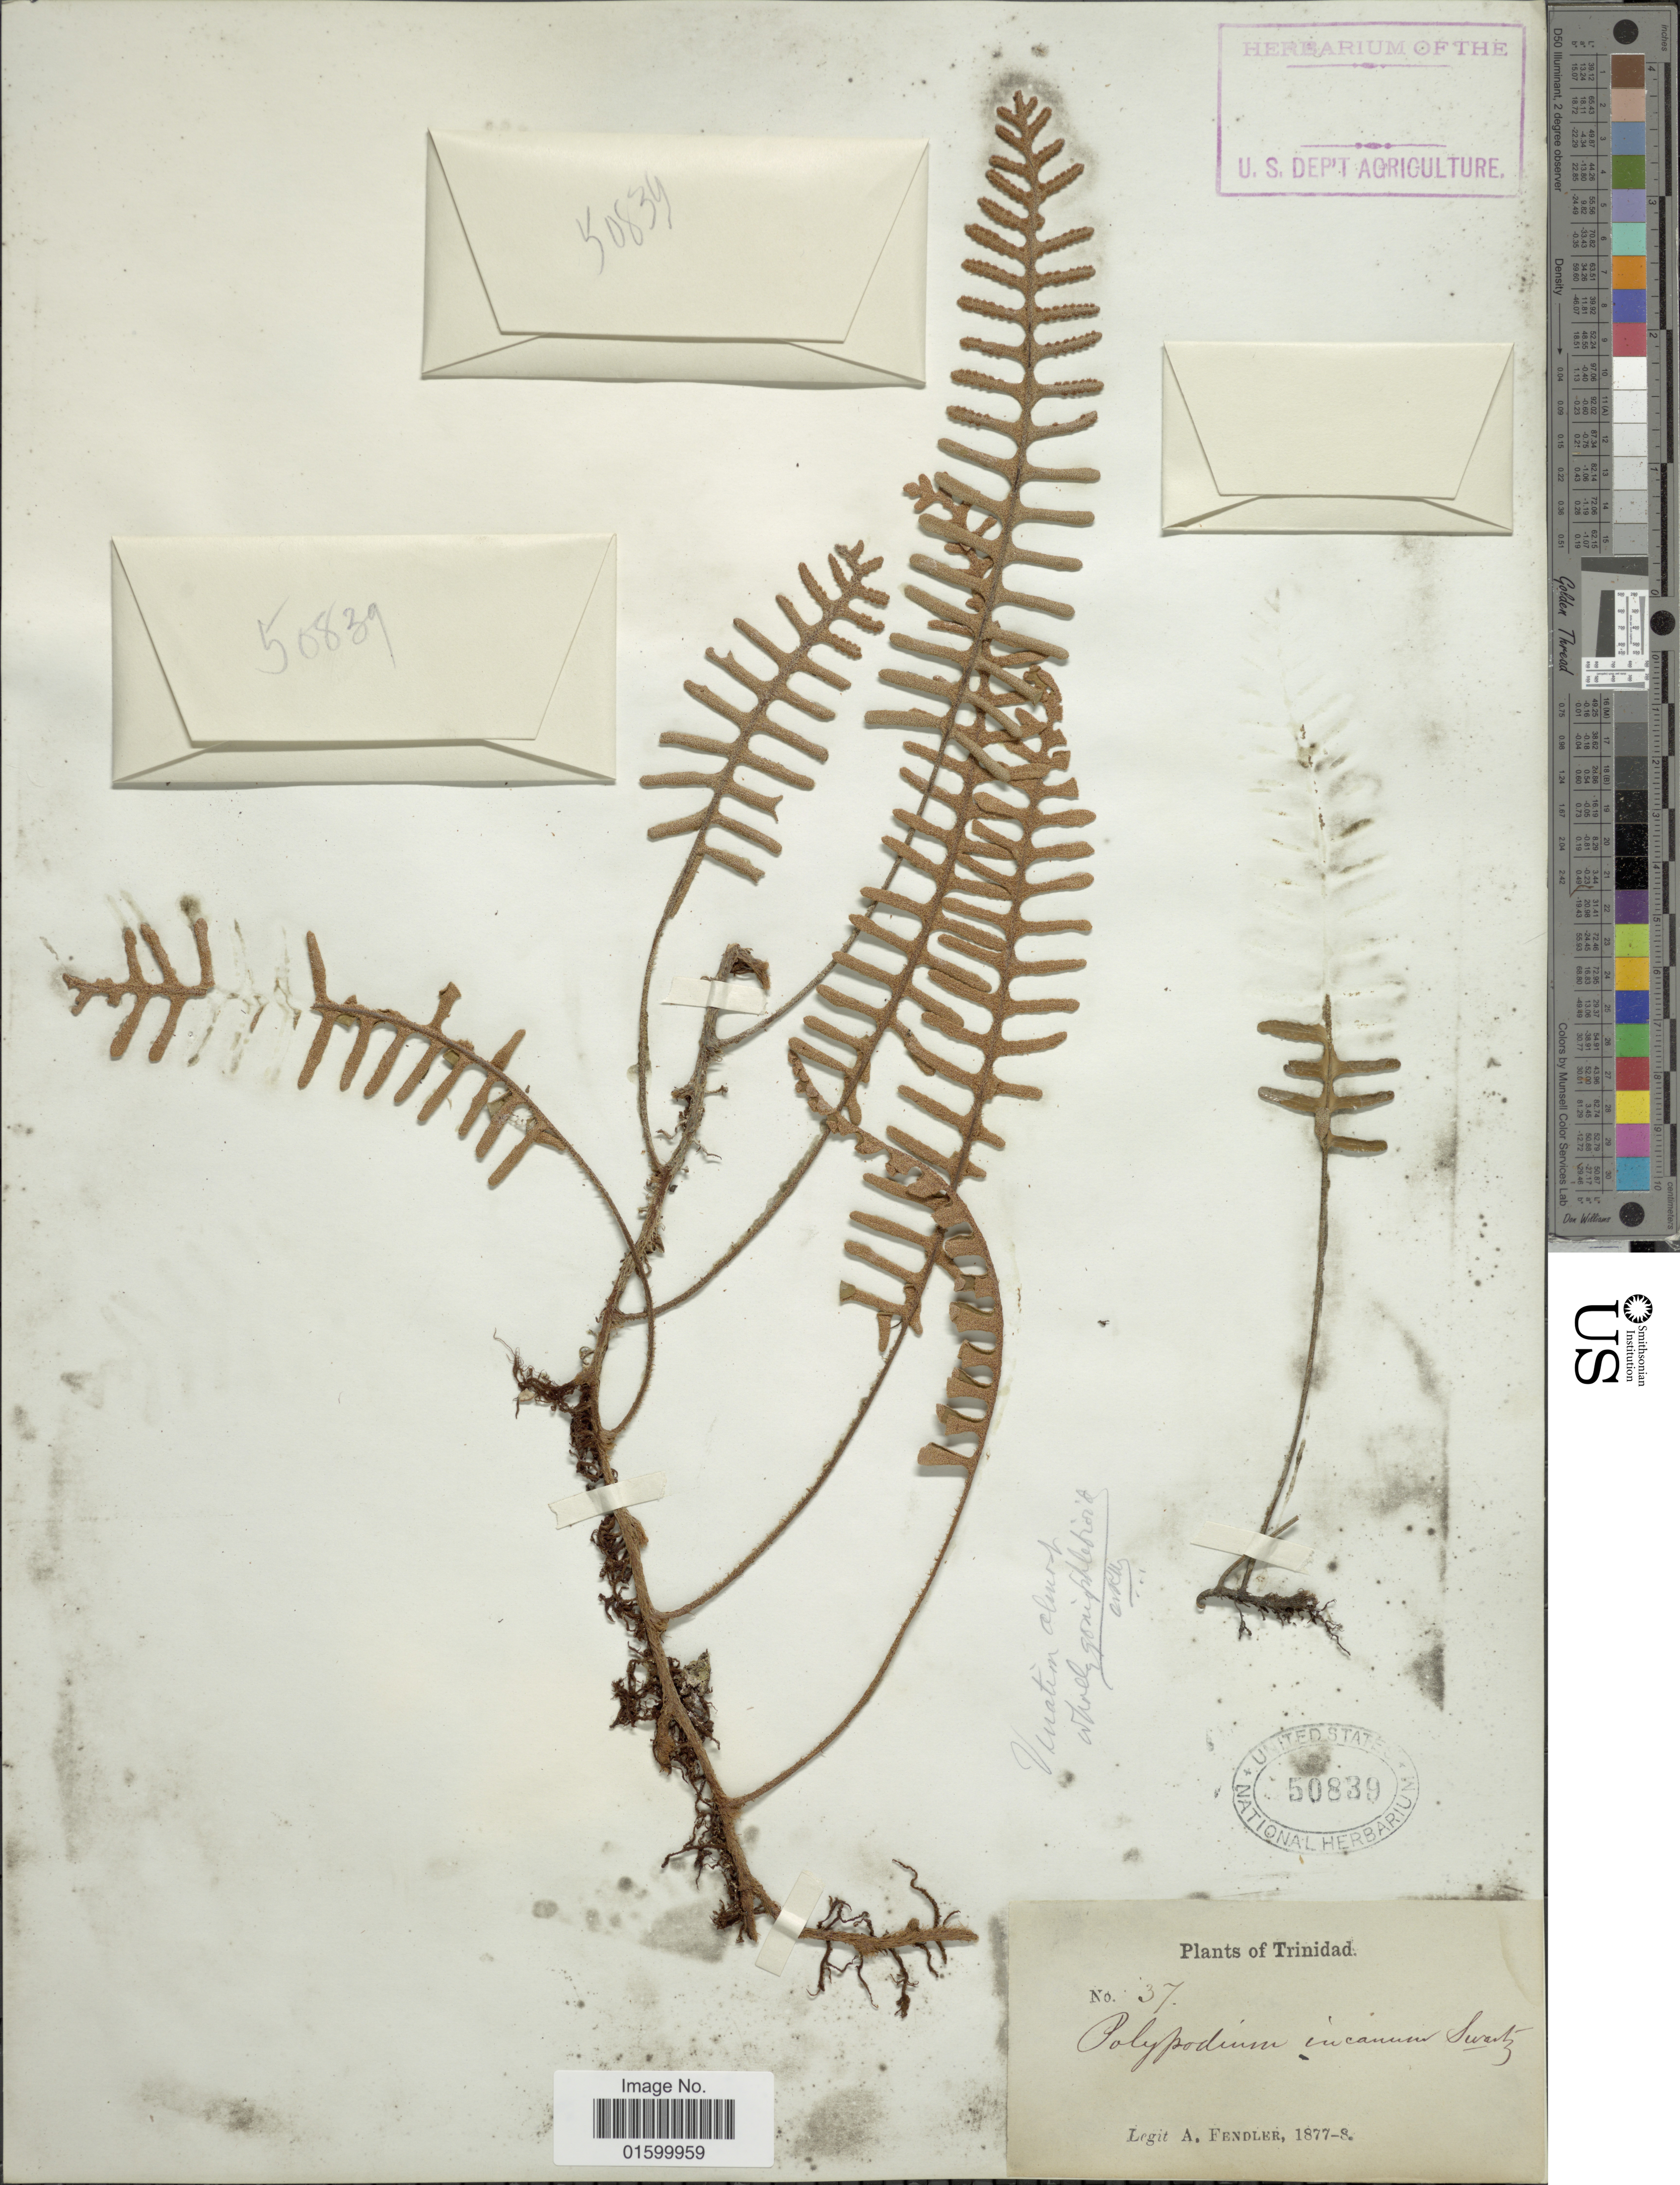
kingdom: Plantae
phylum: Tracheophyta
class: Polypodiopsida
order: Polypodiales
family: Polypodiaceae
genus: Pleopeltis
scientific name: Pleopeltis polypodioides var. burchellii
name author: (Baker) A.R. Sm.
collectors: A. Fendler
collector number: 37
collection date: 1877/1878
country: Trinidad and Tobago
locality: Trinidad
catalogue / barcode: US 50839